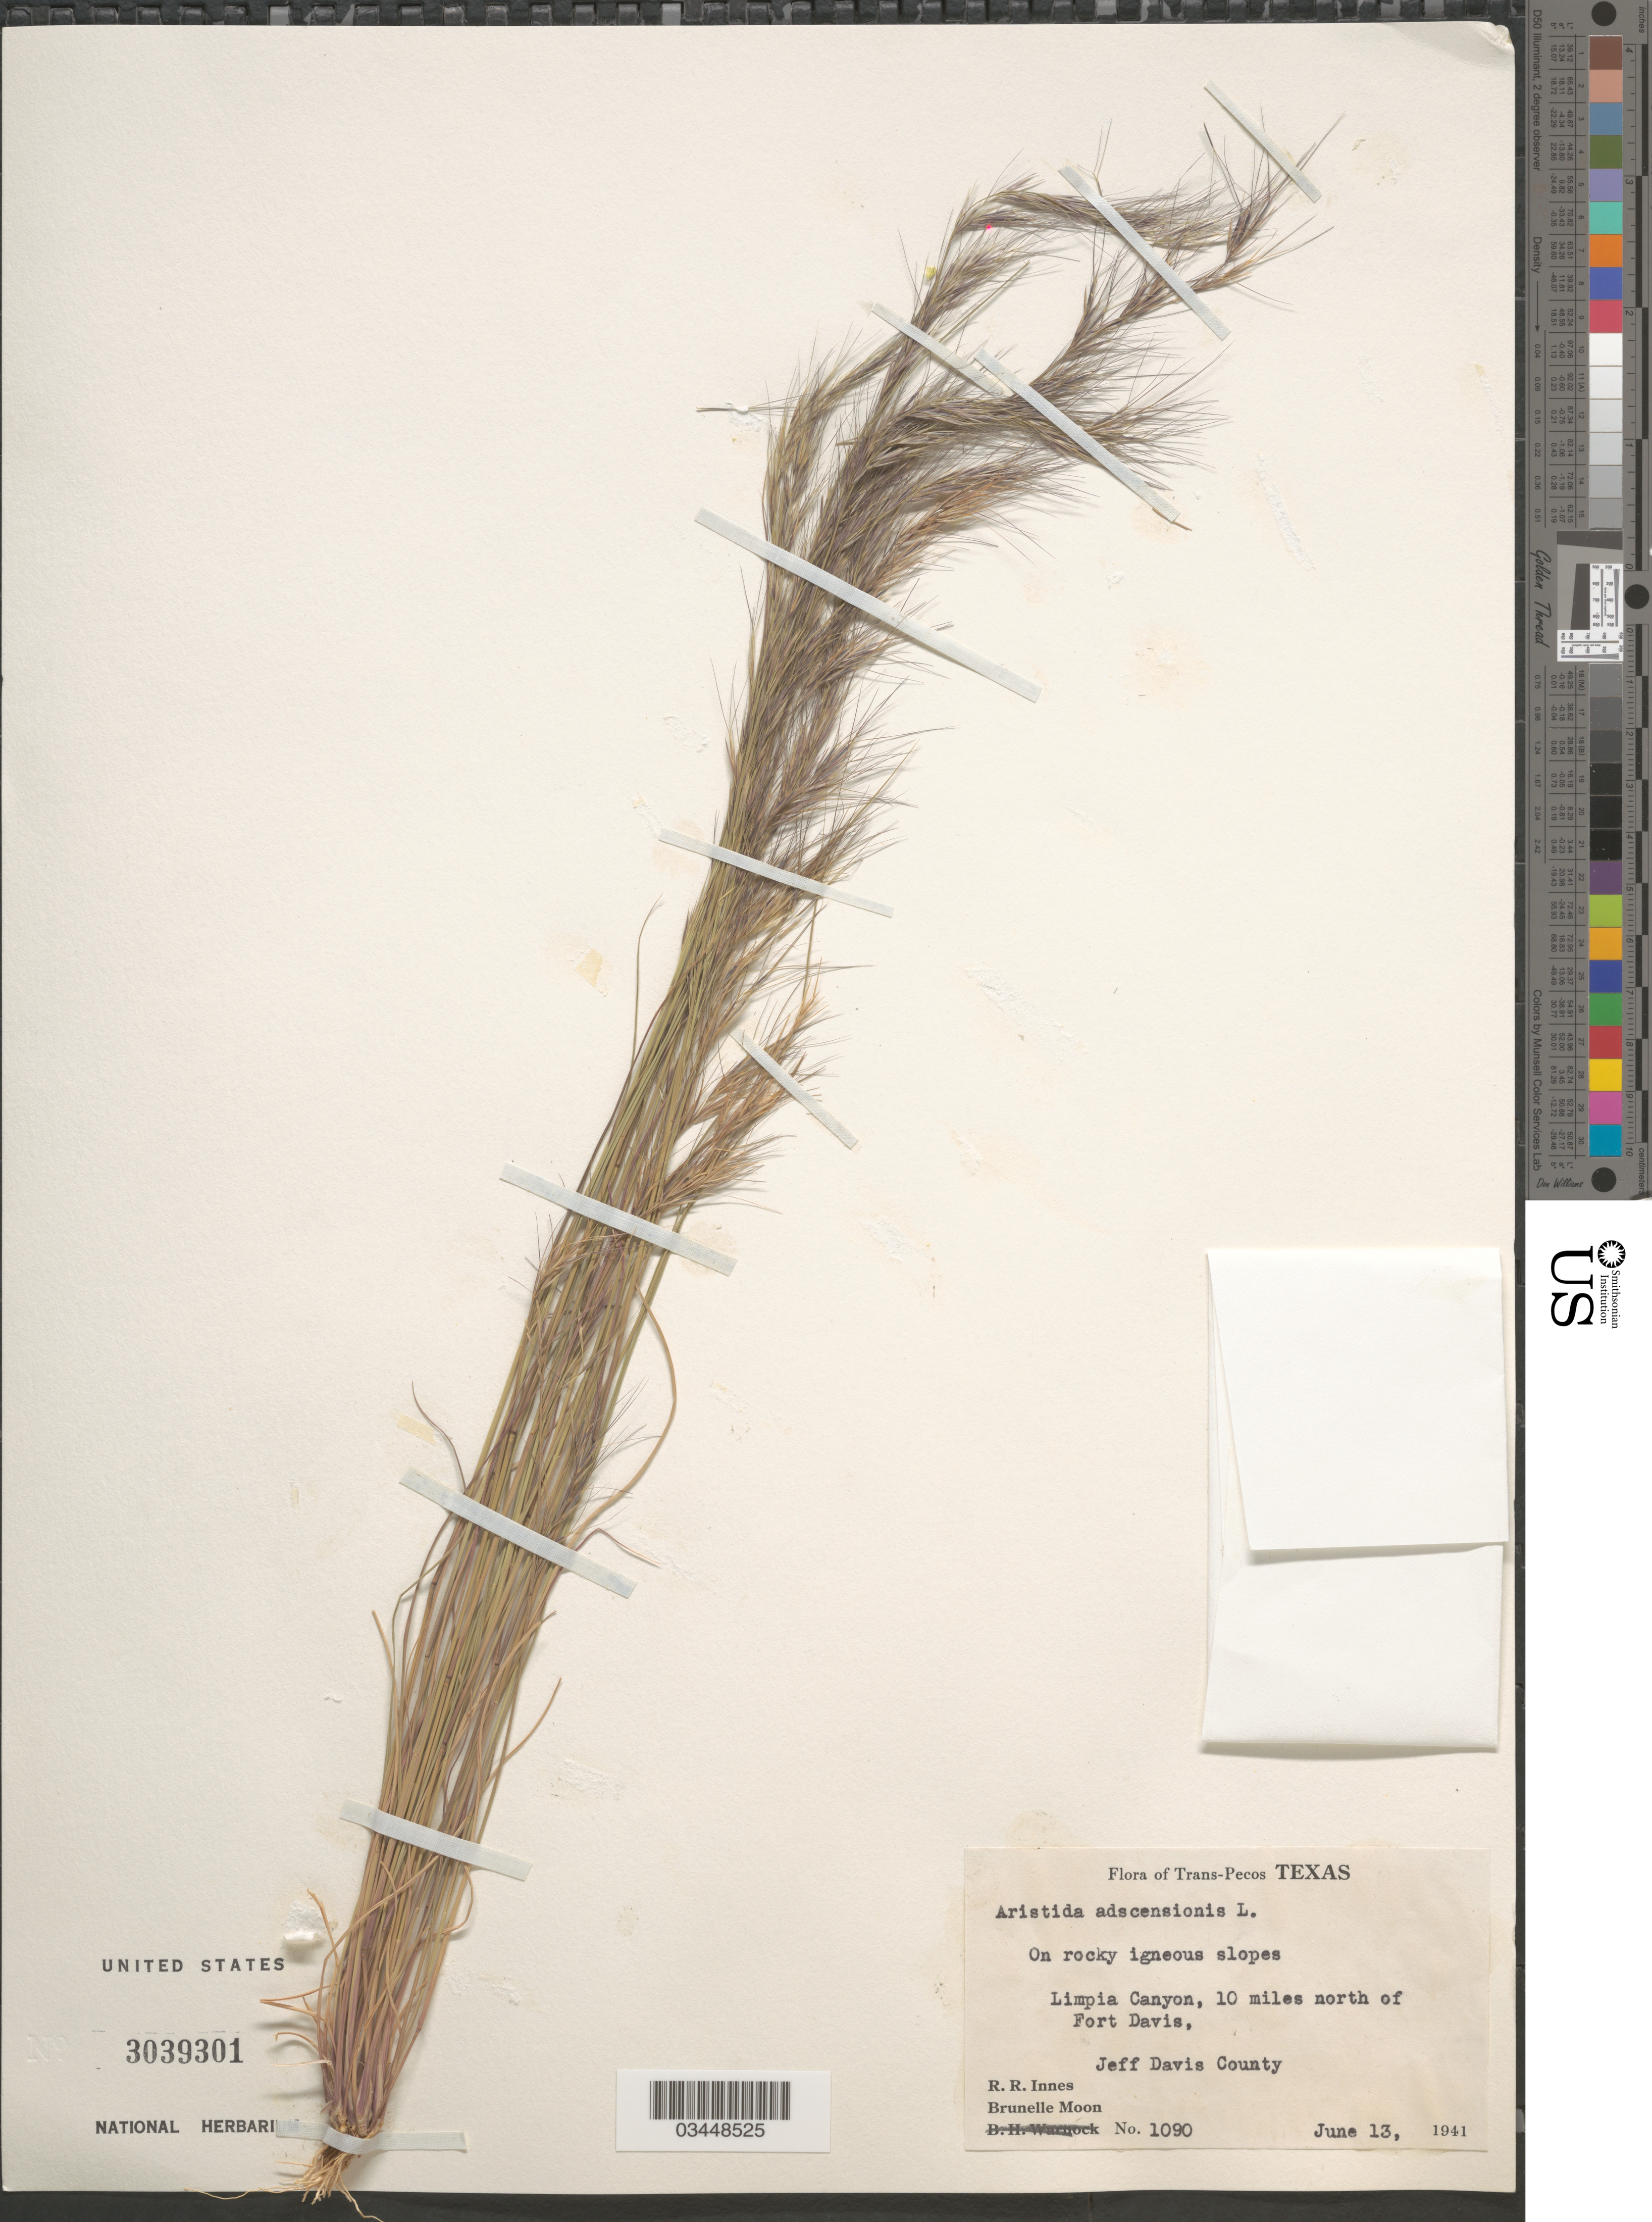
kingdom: Plantae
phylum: Tracheophyta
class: Liliopsida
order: Poales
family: Poaceae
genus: Aristida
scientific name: Aristida adscensionis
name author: L.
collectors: R. Rose-Innes & B. Moon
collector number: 1090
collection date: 1941-06-13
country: United States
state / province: Texas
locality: Trans-Pecos. Limpia Canyon, 10 miles north of Fort Davis, Jeff Davis County.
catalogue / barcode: US 3039301